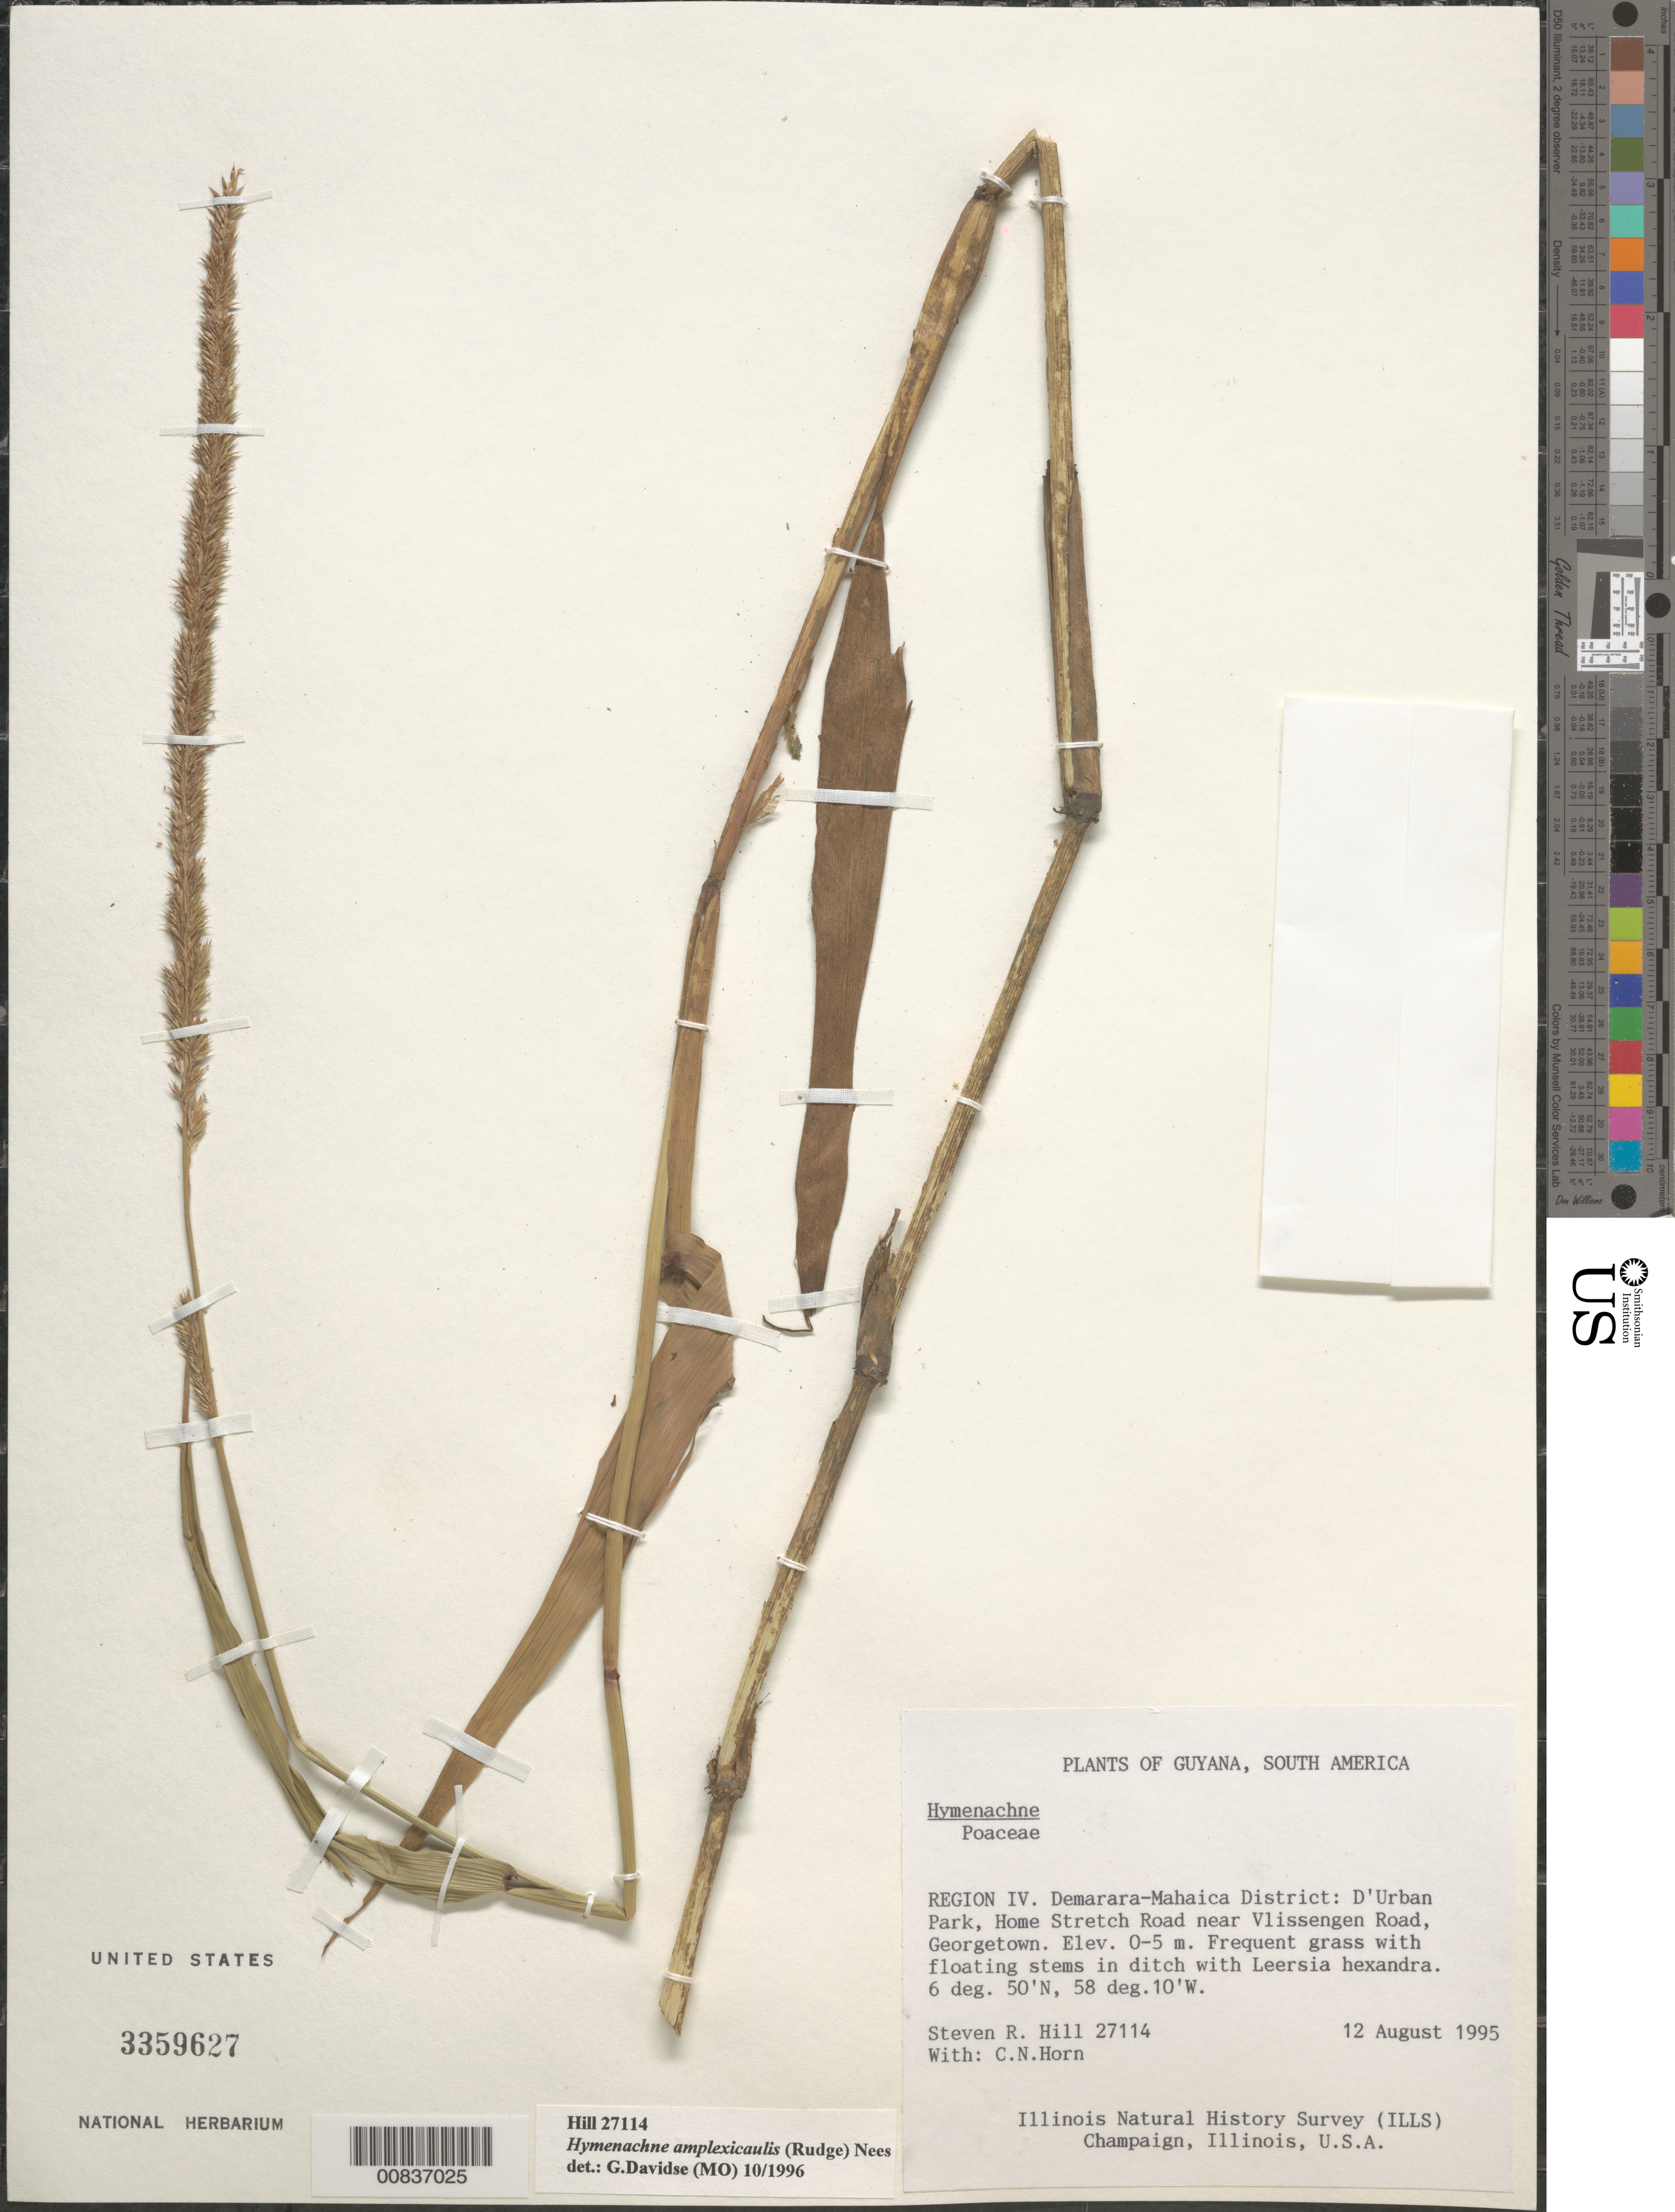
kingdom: Plantae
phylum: Tracheophyta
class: Liliopsida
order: Poales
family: Poaceae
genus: Hymenachne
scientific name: Hymenachne amplexicaulis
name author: (Rudge) Nees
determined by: Davidse, Gerrit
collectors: S. R. Hill & C. N. Horn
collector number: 27114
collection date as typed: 12-Aug-95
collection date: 1995-08-12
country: Guyana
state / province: Demerara-Mahaica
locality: Georgetown, D'Urban Park, Home Stretch Road near Vlissengen Road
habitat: Ditch with Leersia hexandra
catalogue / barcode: US 3359627